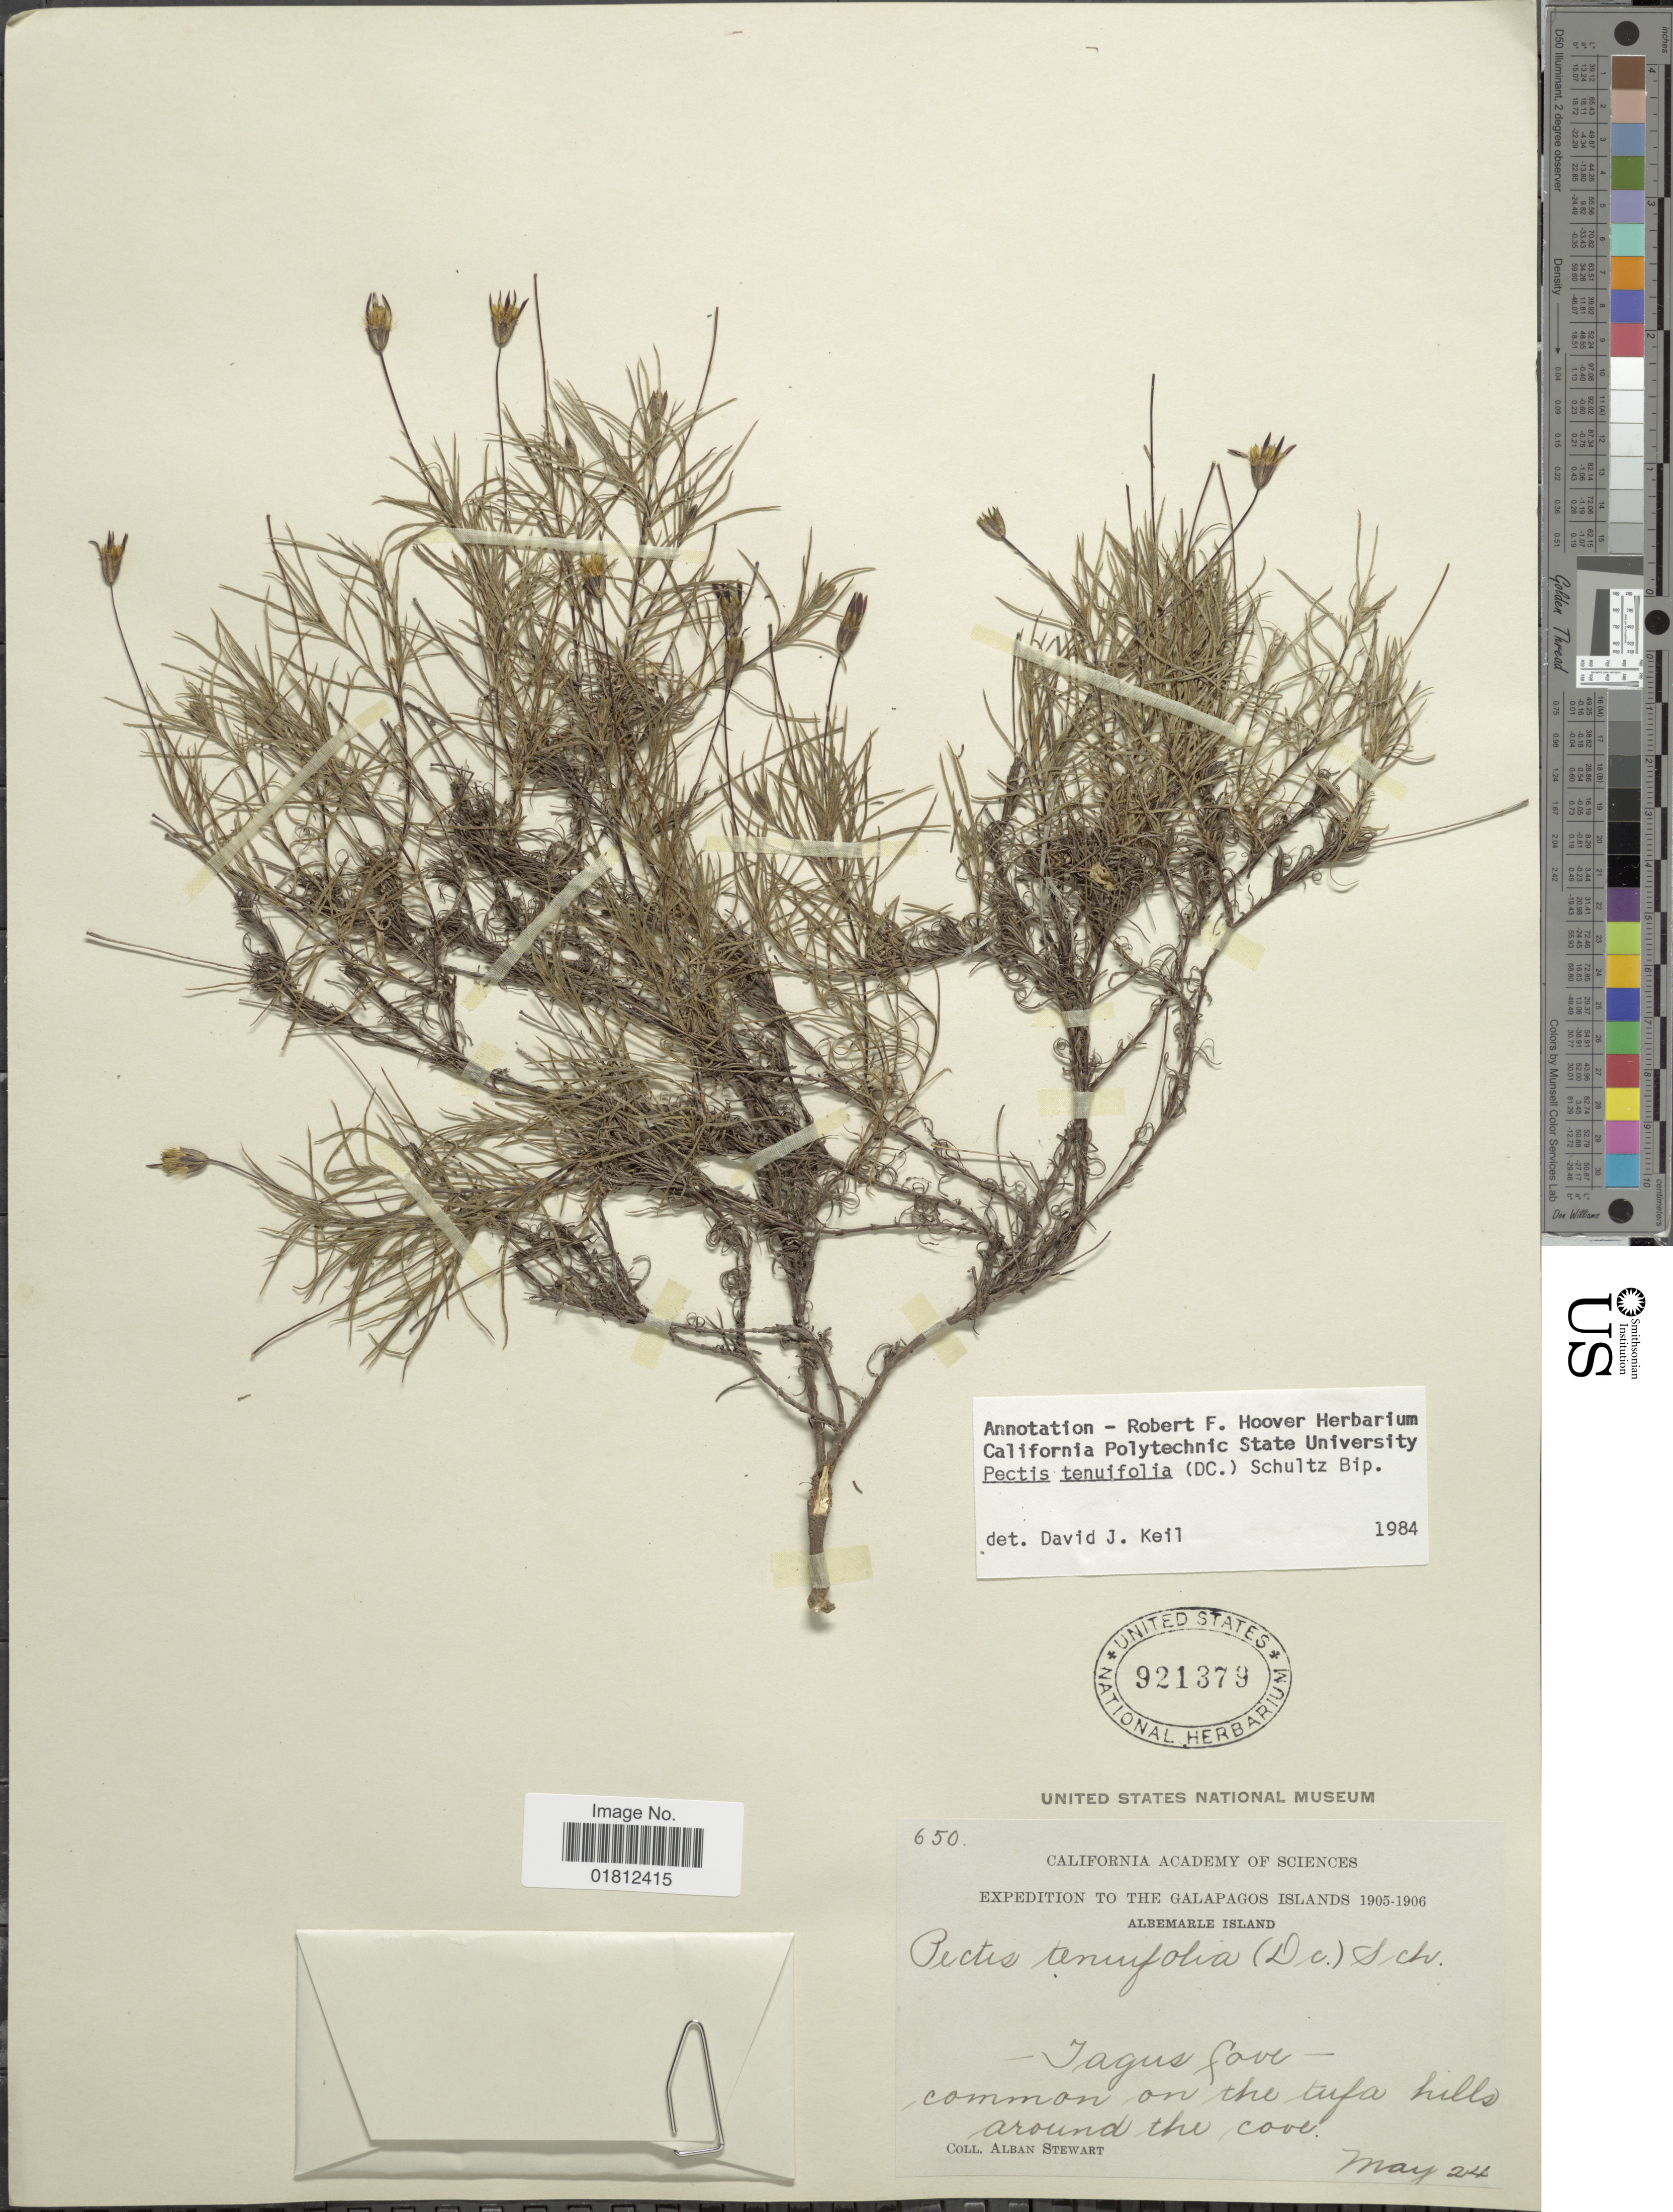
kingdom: Plantae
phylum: Tracheophyta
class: Magnoliopsida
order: Asterales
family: Asteraceae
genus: Pectis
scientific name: Pectis tenuicaulis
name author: Urb.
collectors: A. Stewart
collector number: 650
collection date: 1905-05-24/1906-05-24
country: Ecuador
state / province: Colón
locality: Galapagos Islands, Albemarle Island, Tagus Cove, common on the top of tufa hills aournd the cove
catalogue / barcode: US 921379